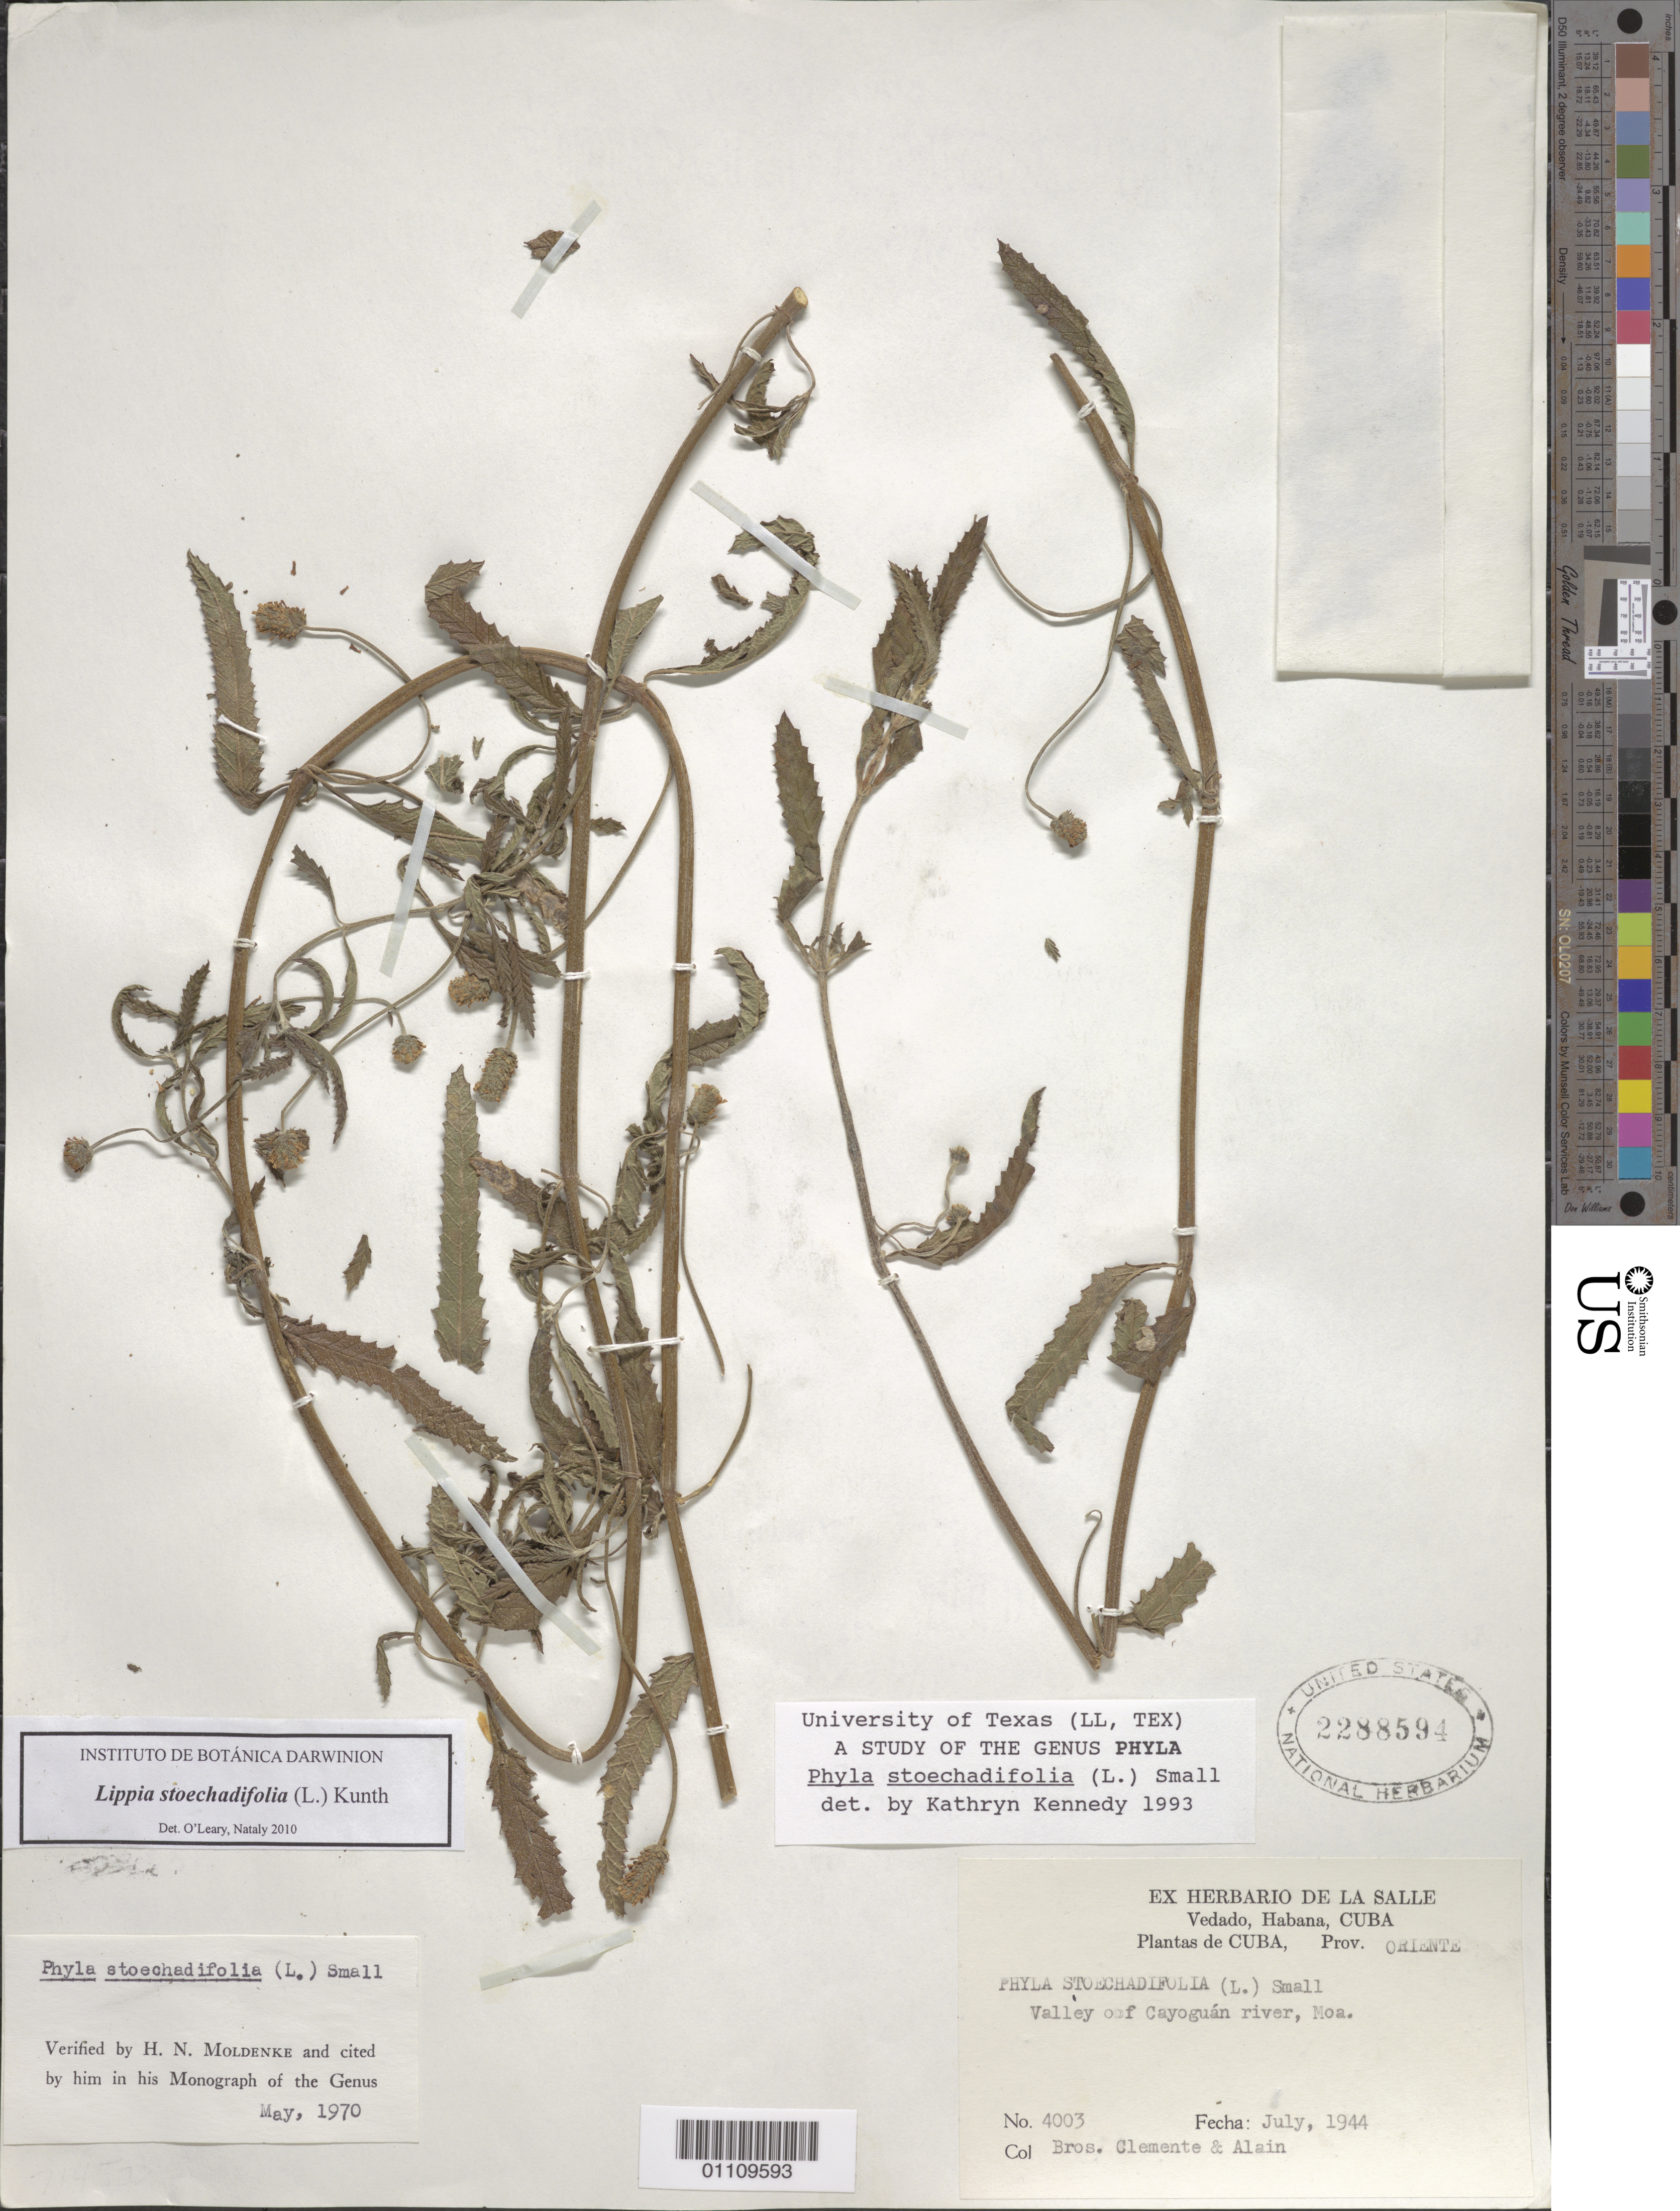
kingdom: Plantae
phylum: Tracheophyta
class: Magnoliopsida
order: Lamiales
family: Verbenaceae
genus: Lippia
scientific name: Lippia stoechadifolia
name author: (L.) Kunth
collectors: Bro. Clemente & A. H. Liogier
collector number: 4003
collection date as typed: Jul 1944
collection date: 1944-07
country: Cuba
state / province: Isla de La Juventud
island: Isla de la Juventud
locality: Moa, valley of Cayoguán River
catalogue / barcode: US 2288594